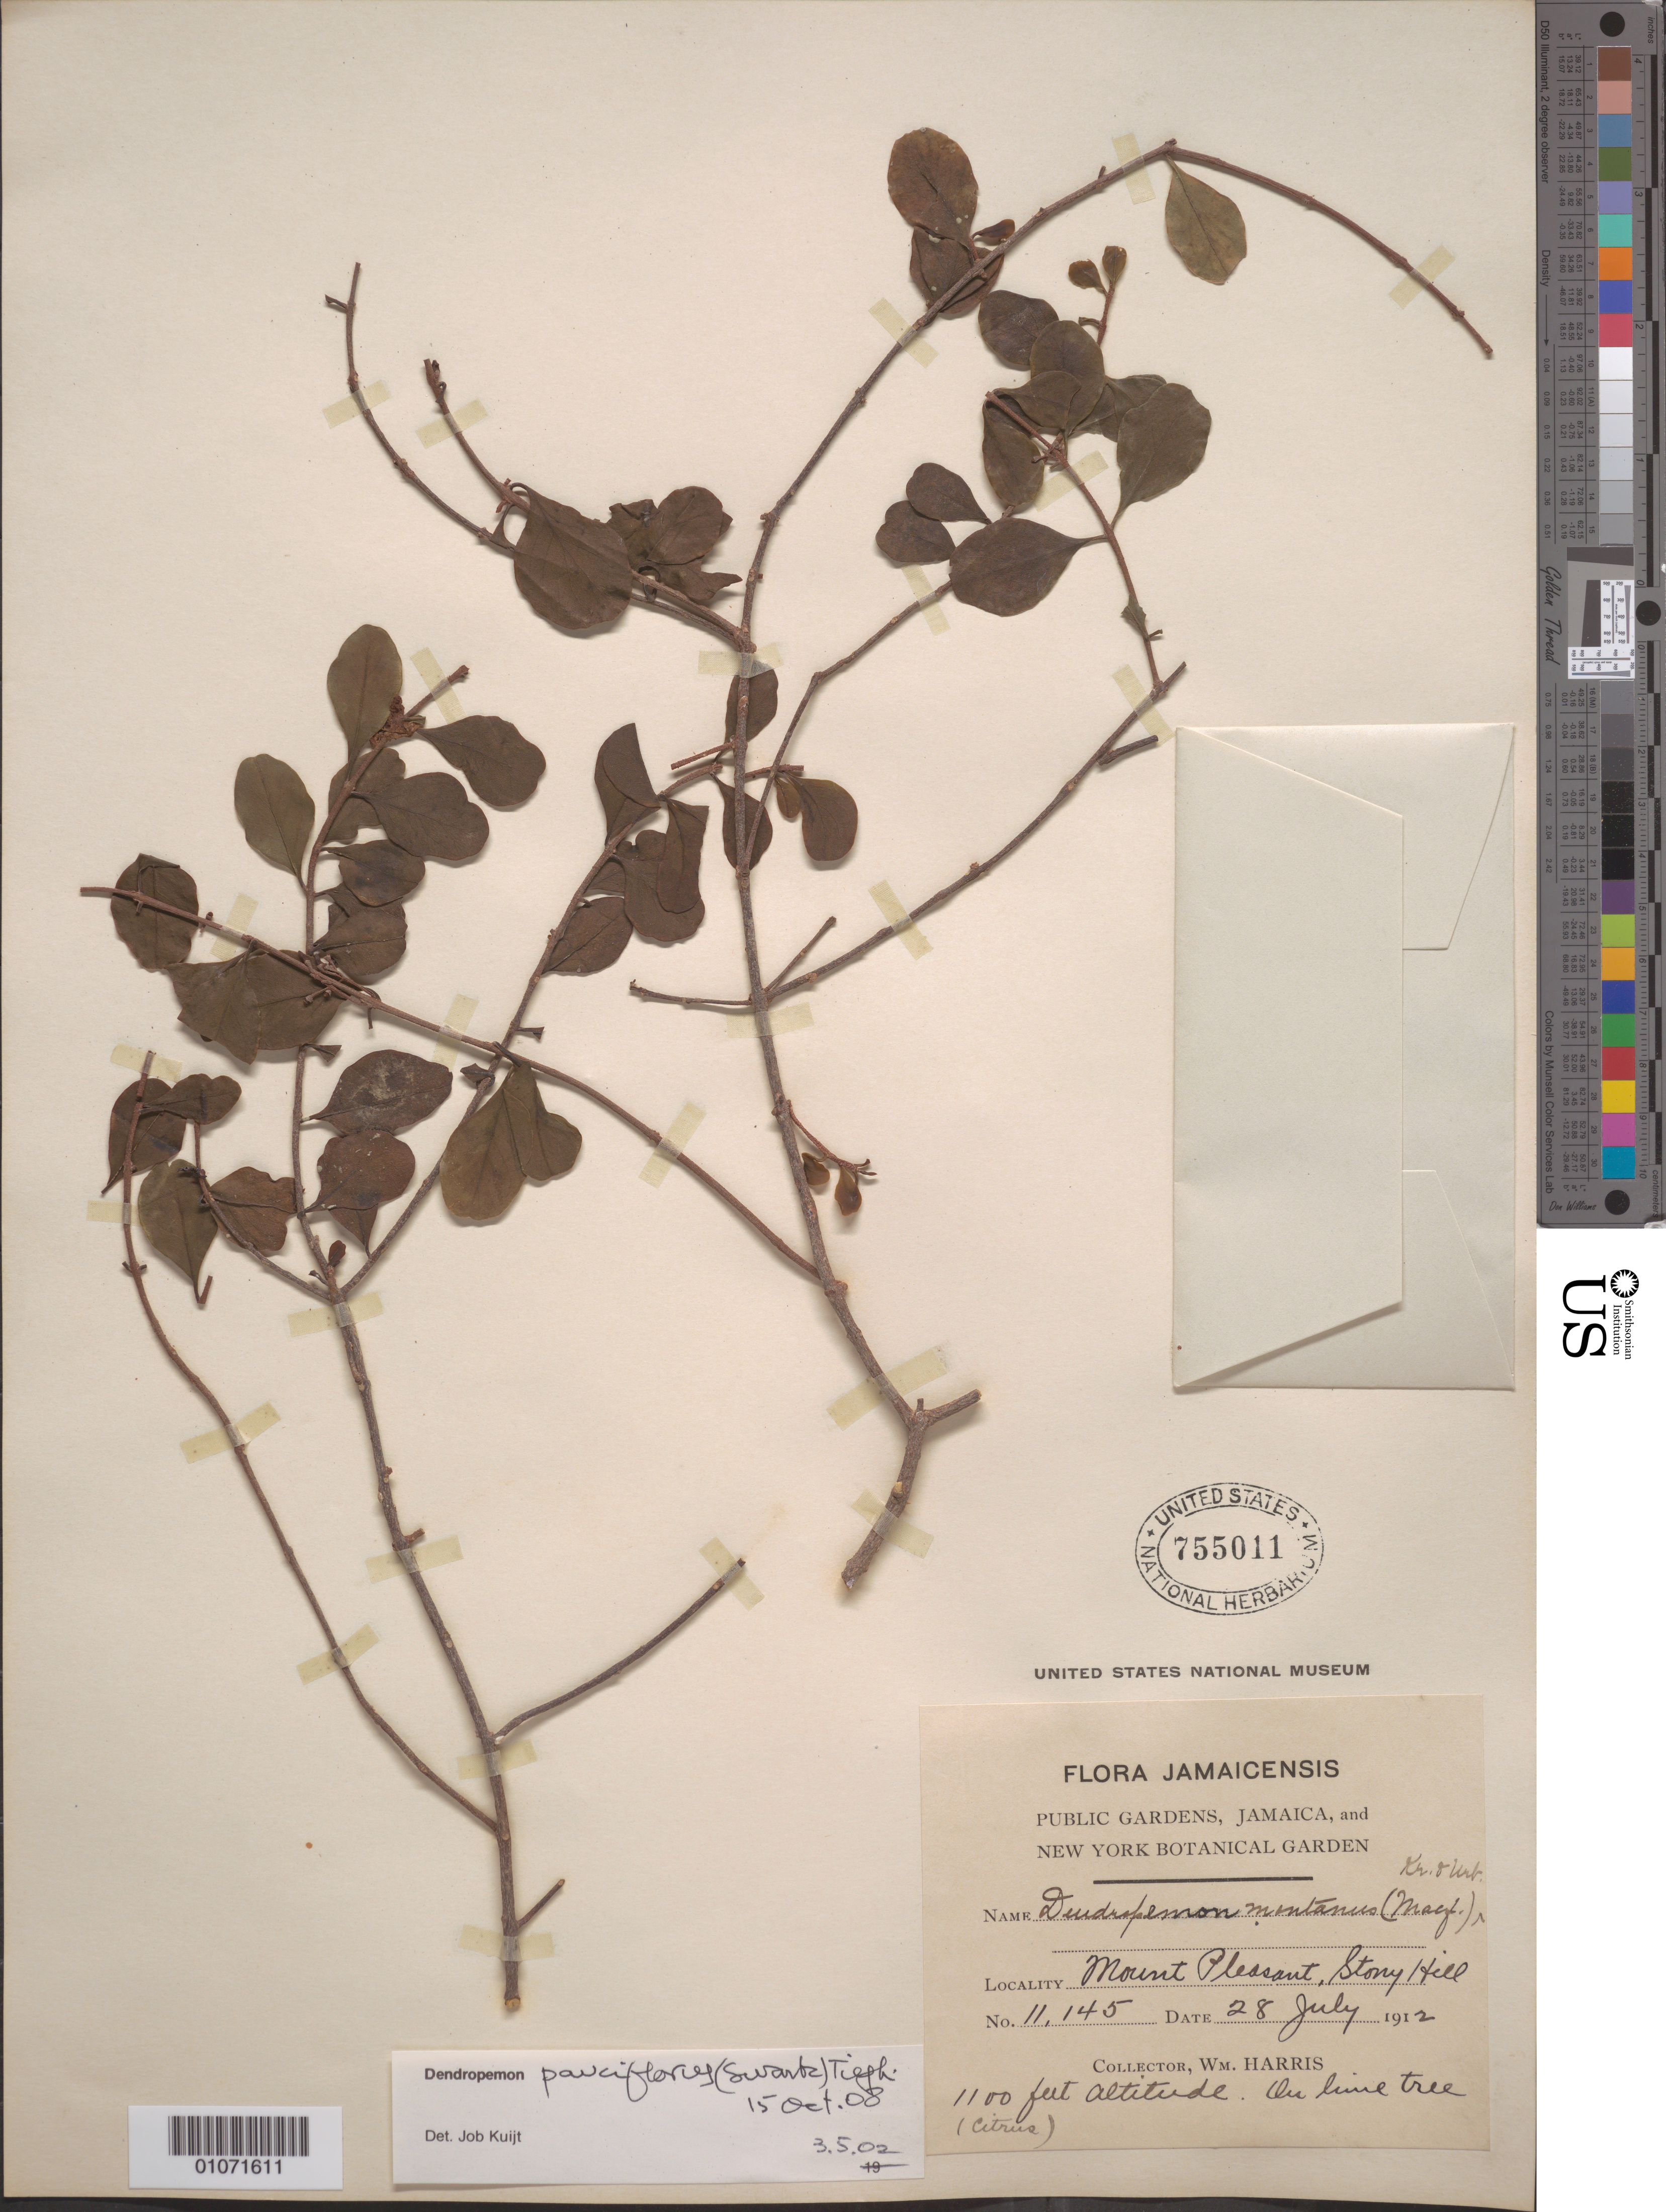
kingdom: Plantae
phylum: Tracheophyta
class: Magnoliopsida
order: Santalales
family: Loranthaceae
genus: Dendropemon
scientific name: Dendropemon parvifolius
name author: (Sw.) Steud.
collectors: W. Harris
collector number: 11145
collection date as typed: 28 Jul 1912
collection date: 1912-07-28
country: Jamaica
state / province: Saint Andrew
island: Jamaica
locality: Mount Pleasant, Stony Hill.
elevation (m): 335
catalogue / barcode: US 755011